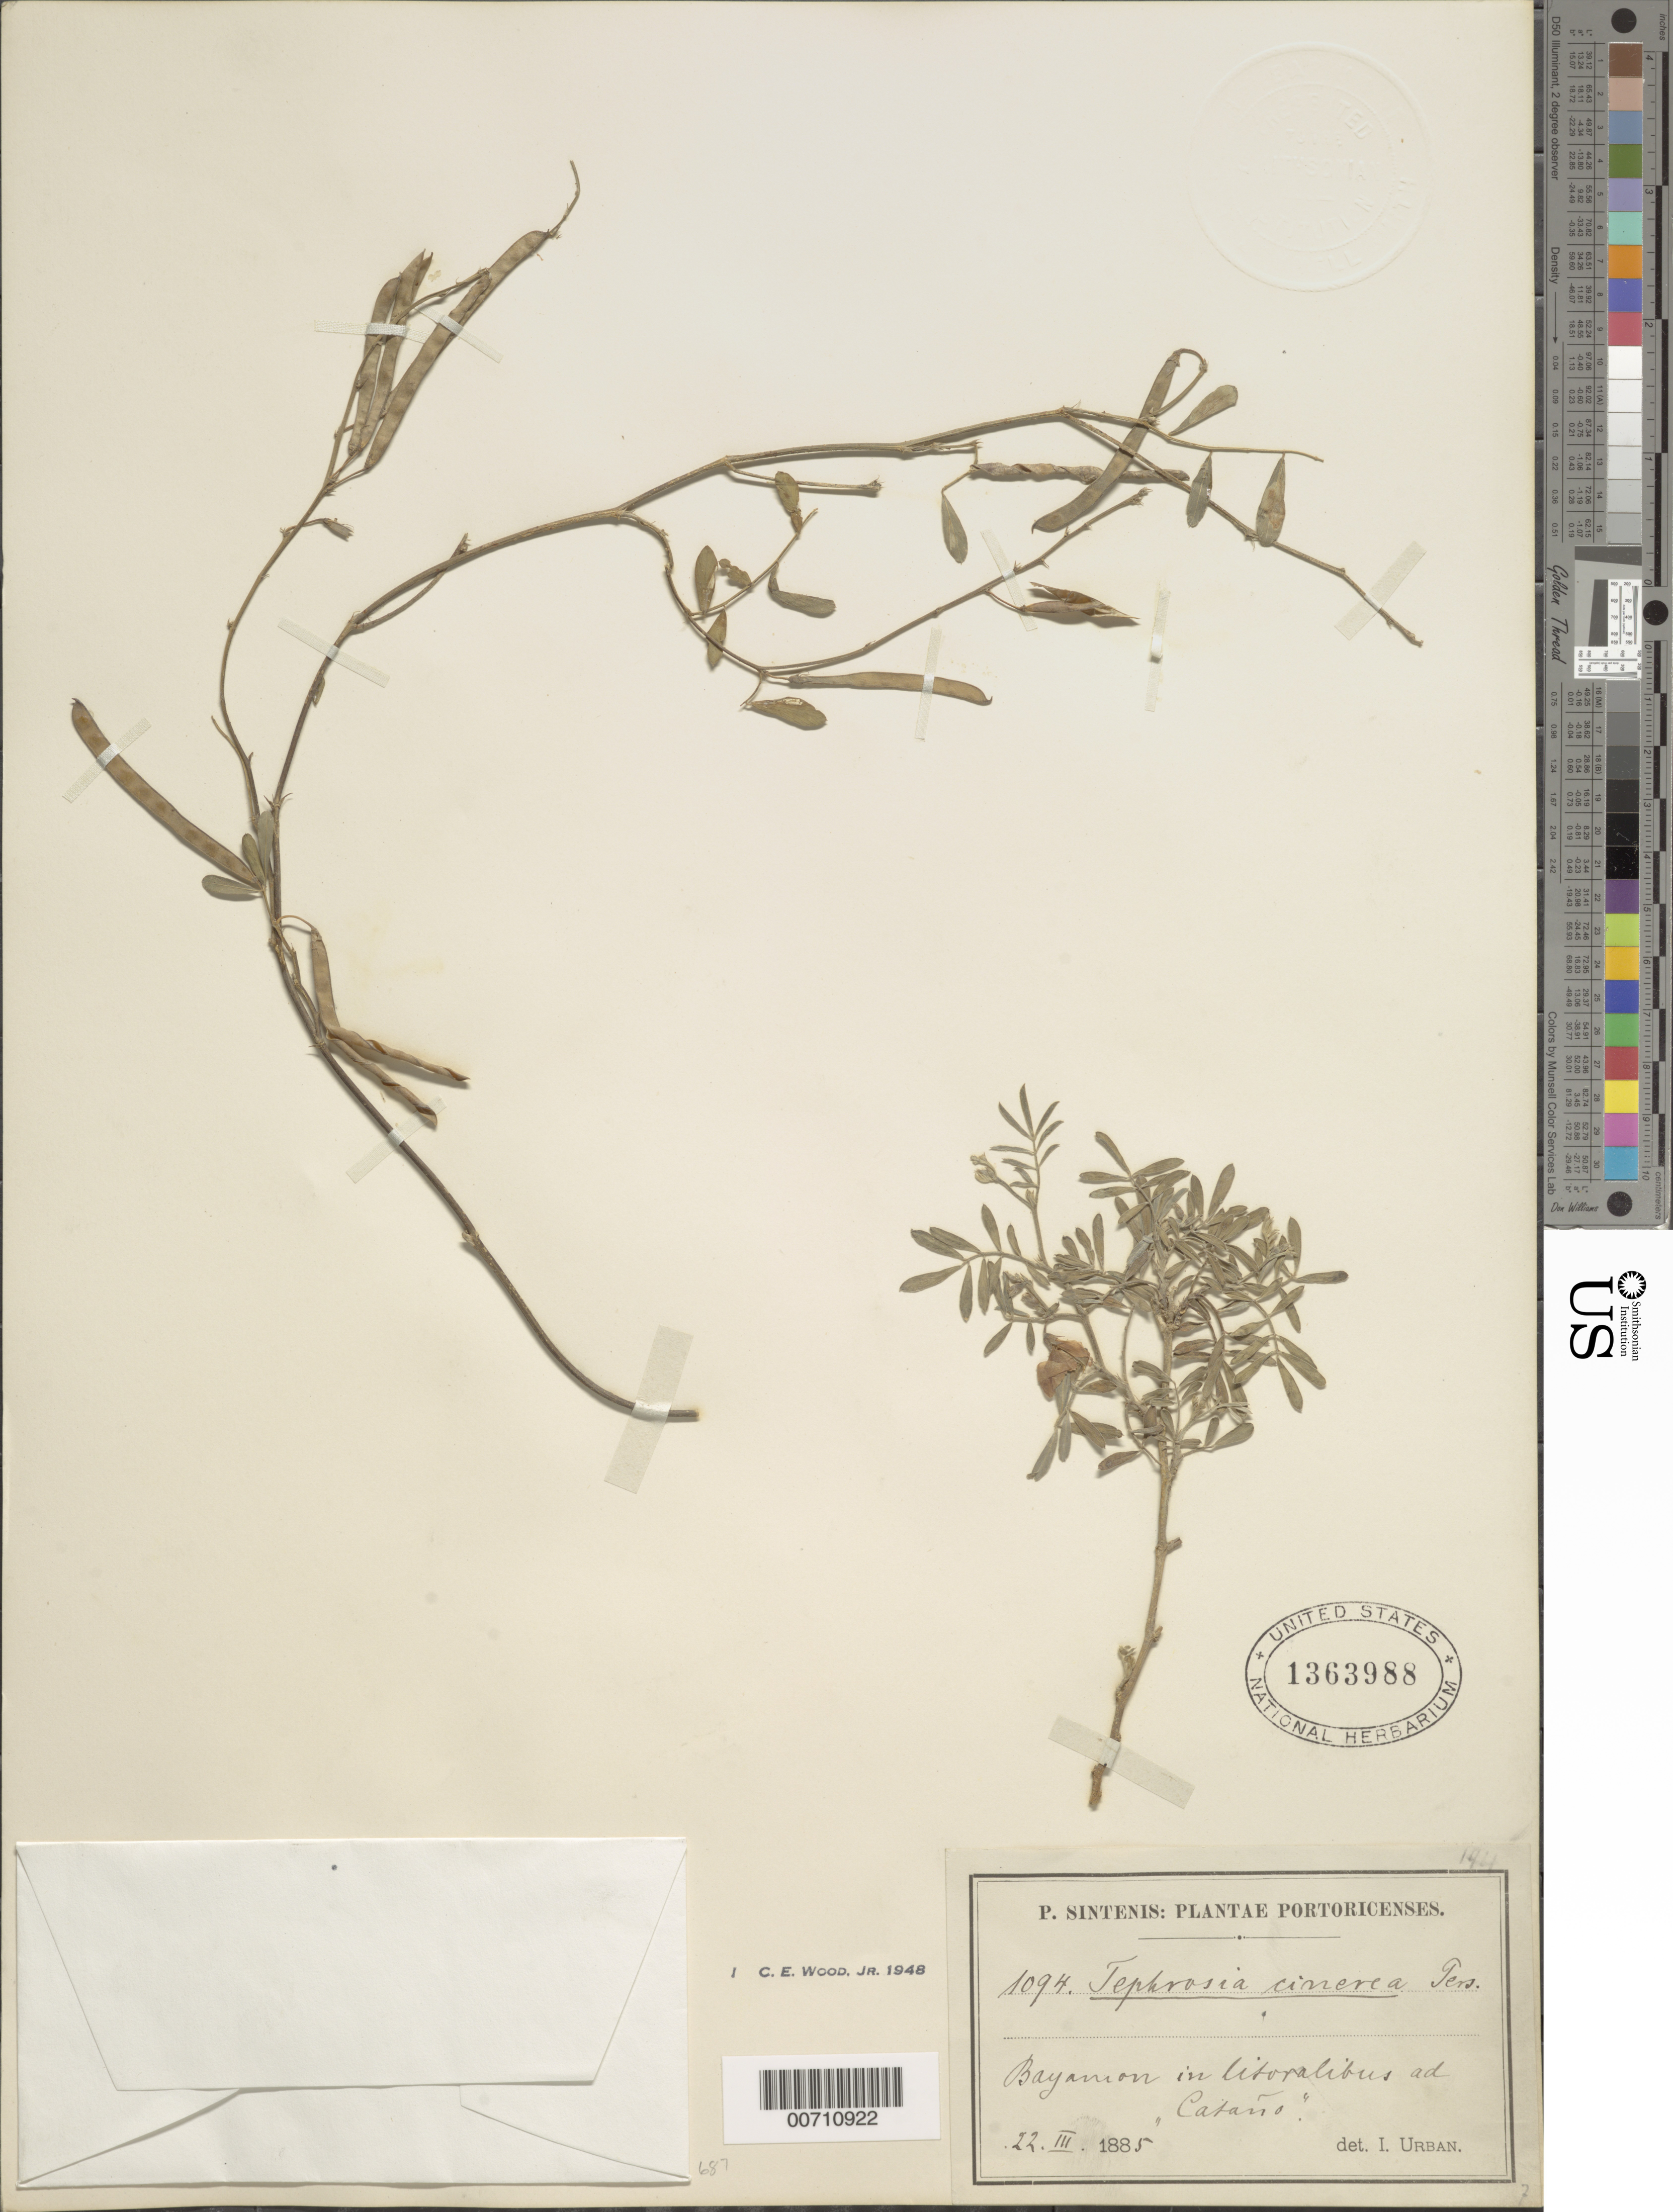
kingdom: Plantae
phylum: Tracheophyta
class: Magnoliopsida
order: Fabales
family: Fabaceae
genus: Tephrosia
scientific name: Tephrosia cinerea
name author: (L.) Pers.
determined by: Urban, Ignatz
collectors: P. Sintenis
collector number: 1094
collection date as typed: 22 Mar 1885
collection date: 1885-03-22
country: Puerto Rico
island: Greater Antilles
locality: Bayamon in litoralibus ad Catano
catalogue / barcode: US 1363988